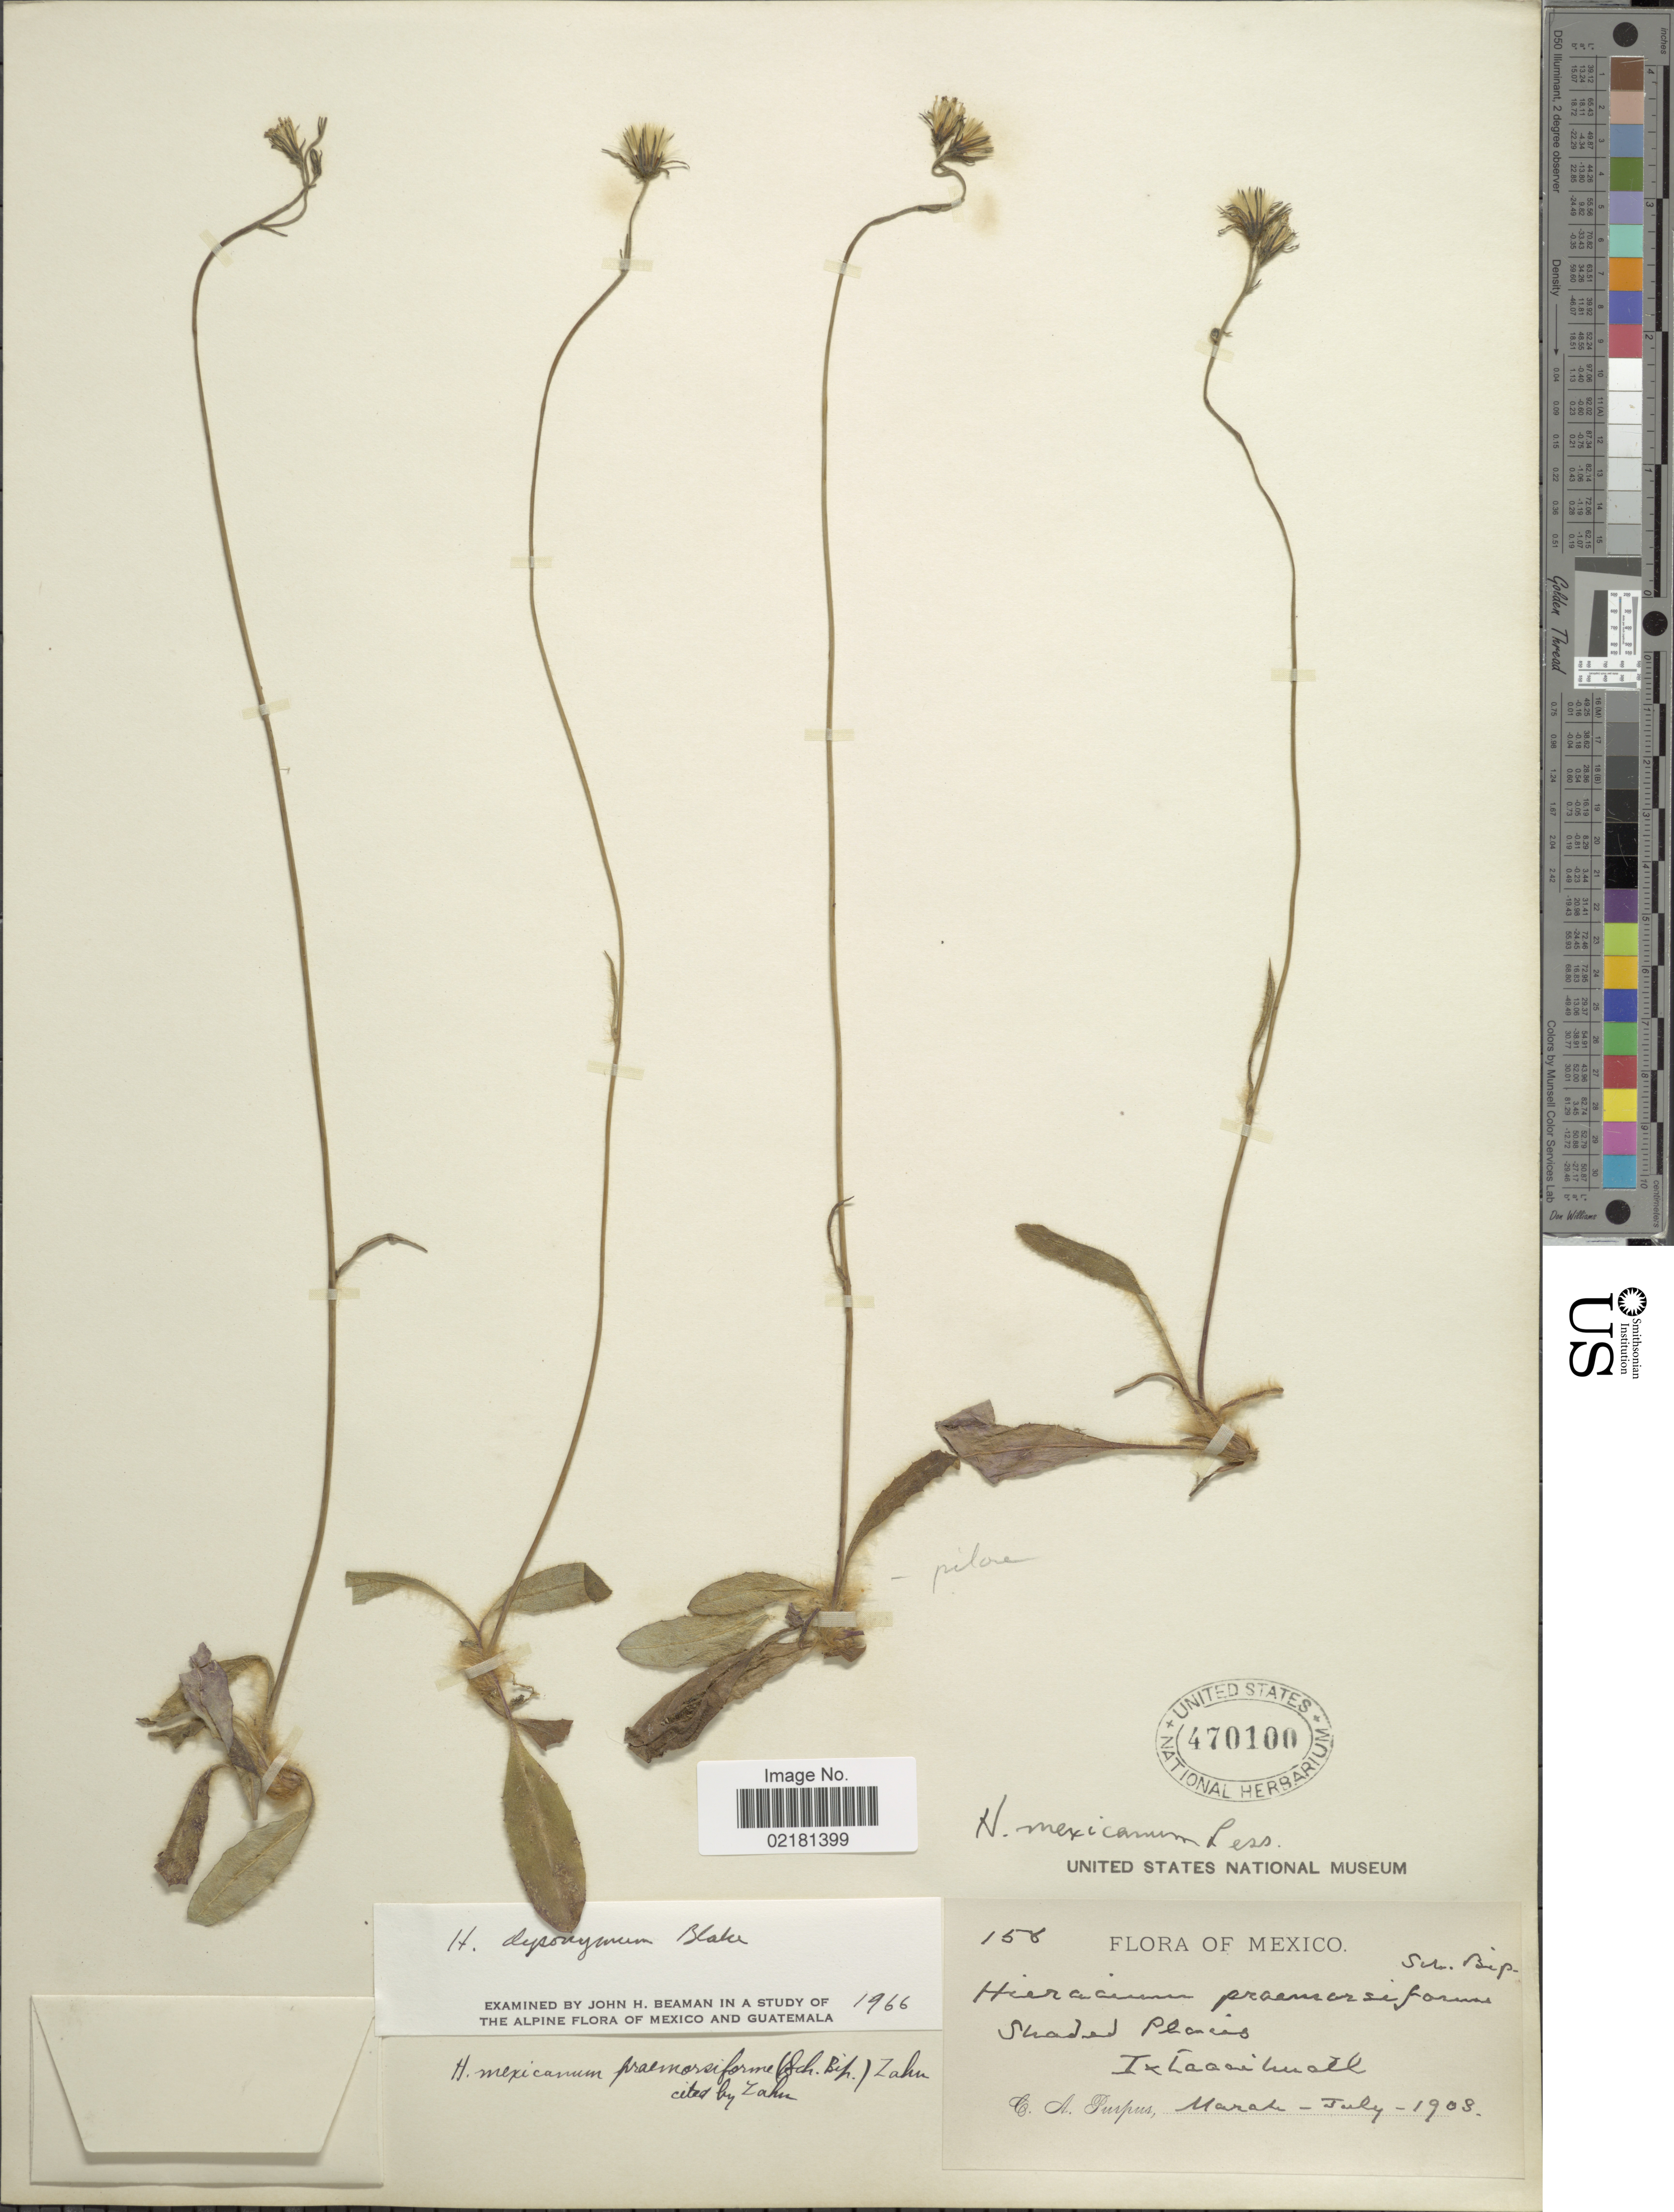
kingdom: Plantae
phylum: Tracheophyta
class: Magnoliopsida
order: Asterales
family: Asteraceae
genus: Hieracium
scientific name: Hieracium dysonymum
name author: S.F. Blake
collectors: C. A. Purpus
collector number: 155*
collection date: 1908-03/1908-07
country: Mexico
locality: Shaded Plains, Ixtaccihuatl.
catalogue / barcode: US 470100